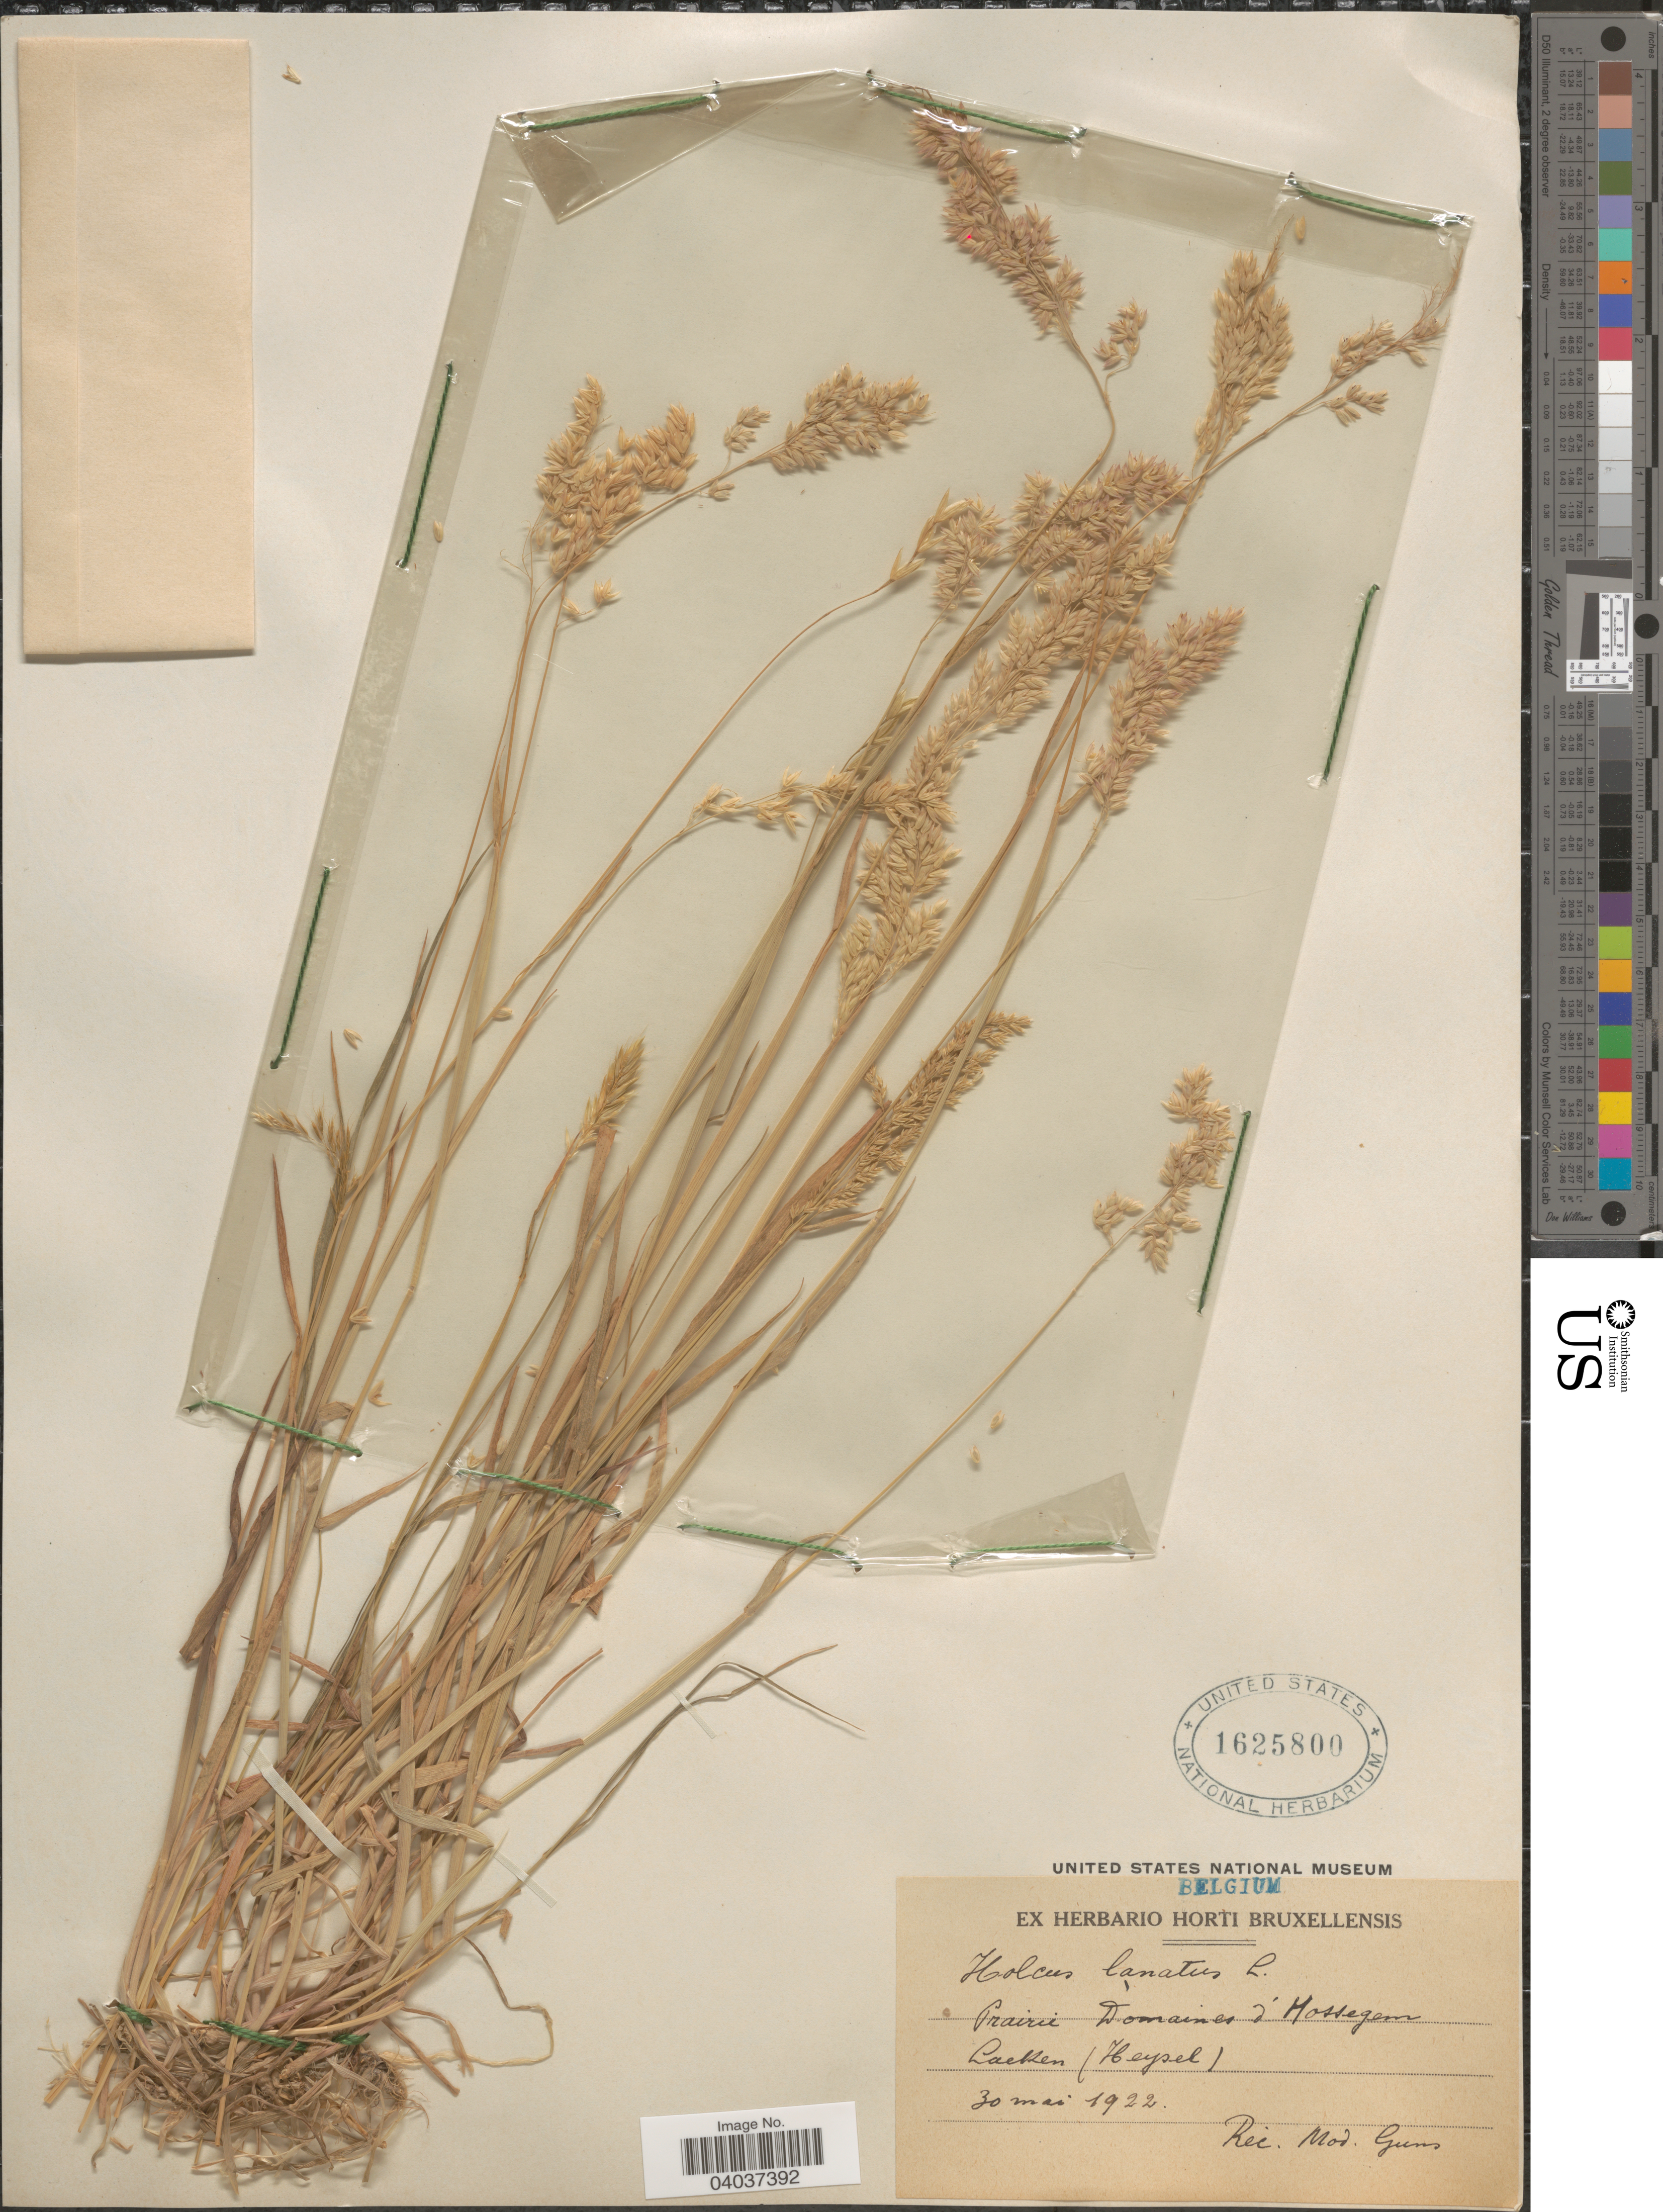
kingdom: Plantae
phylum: Tracheophyta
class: Liliopsida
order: Poales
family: Poaceae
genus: Holcus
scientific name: Holcus lanatus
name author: L.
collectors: M. Guns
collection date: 1922-05-30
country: Belgium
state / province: Brussels, Capital District of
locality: Prairie Domaines d'Hossegem. Laeken (Heysel).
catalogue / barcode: US 1625800